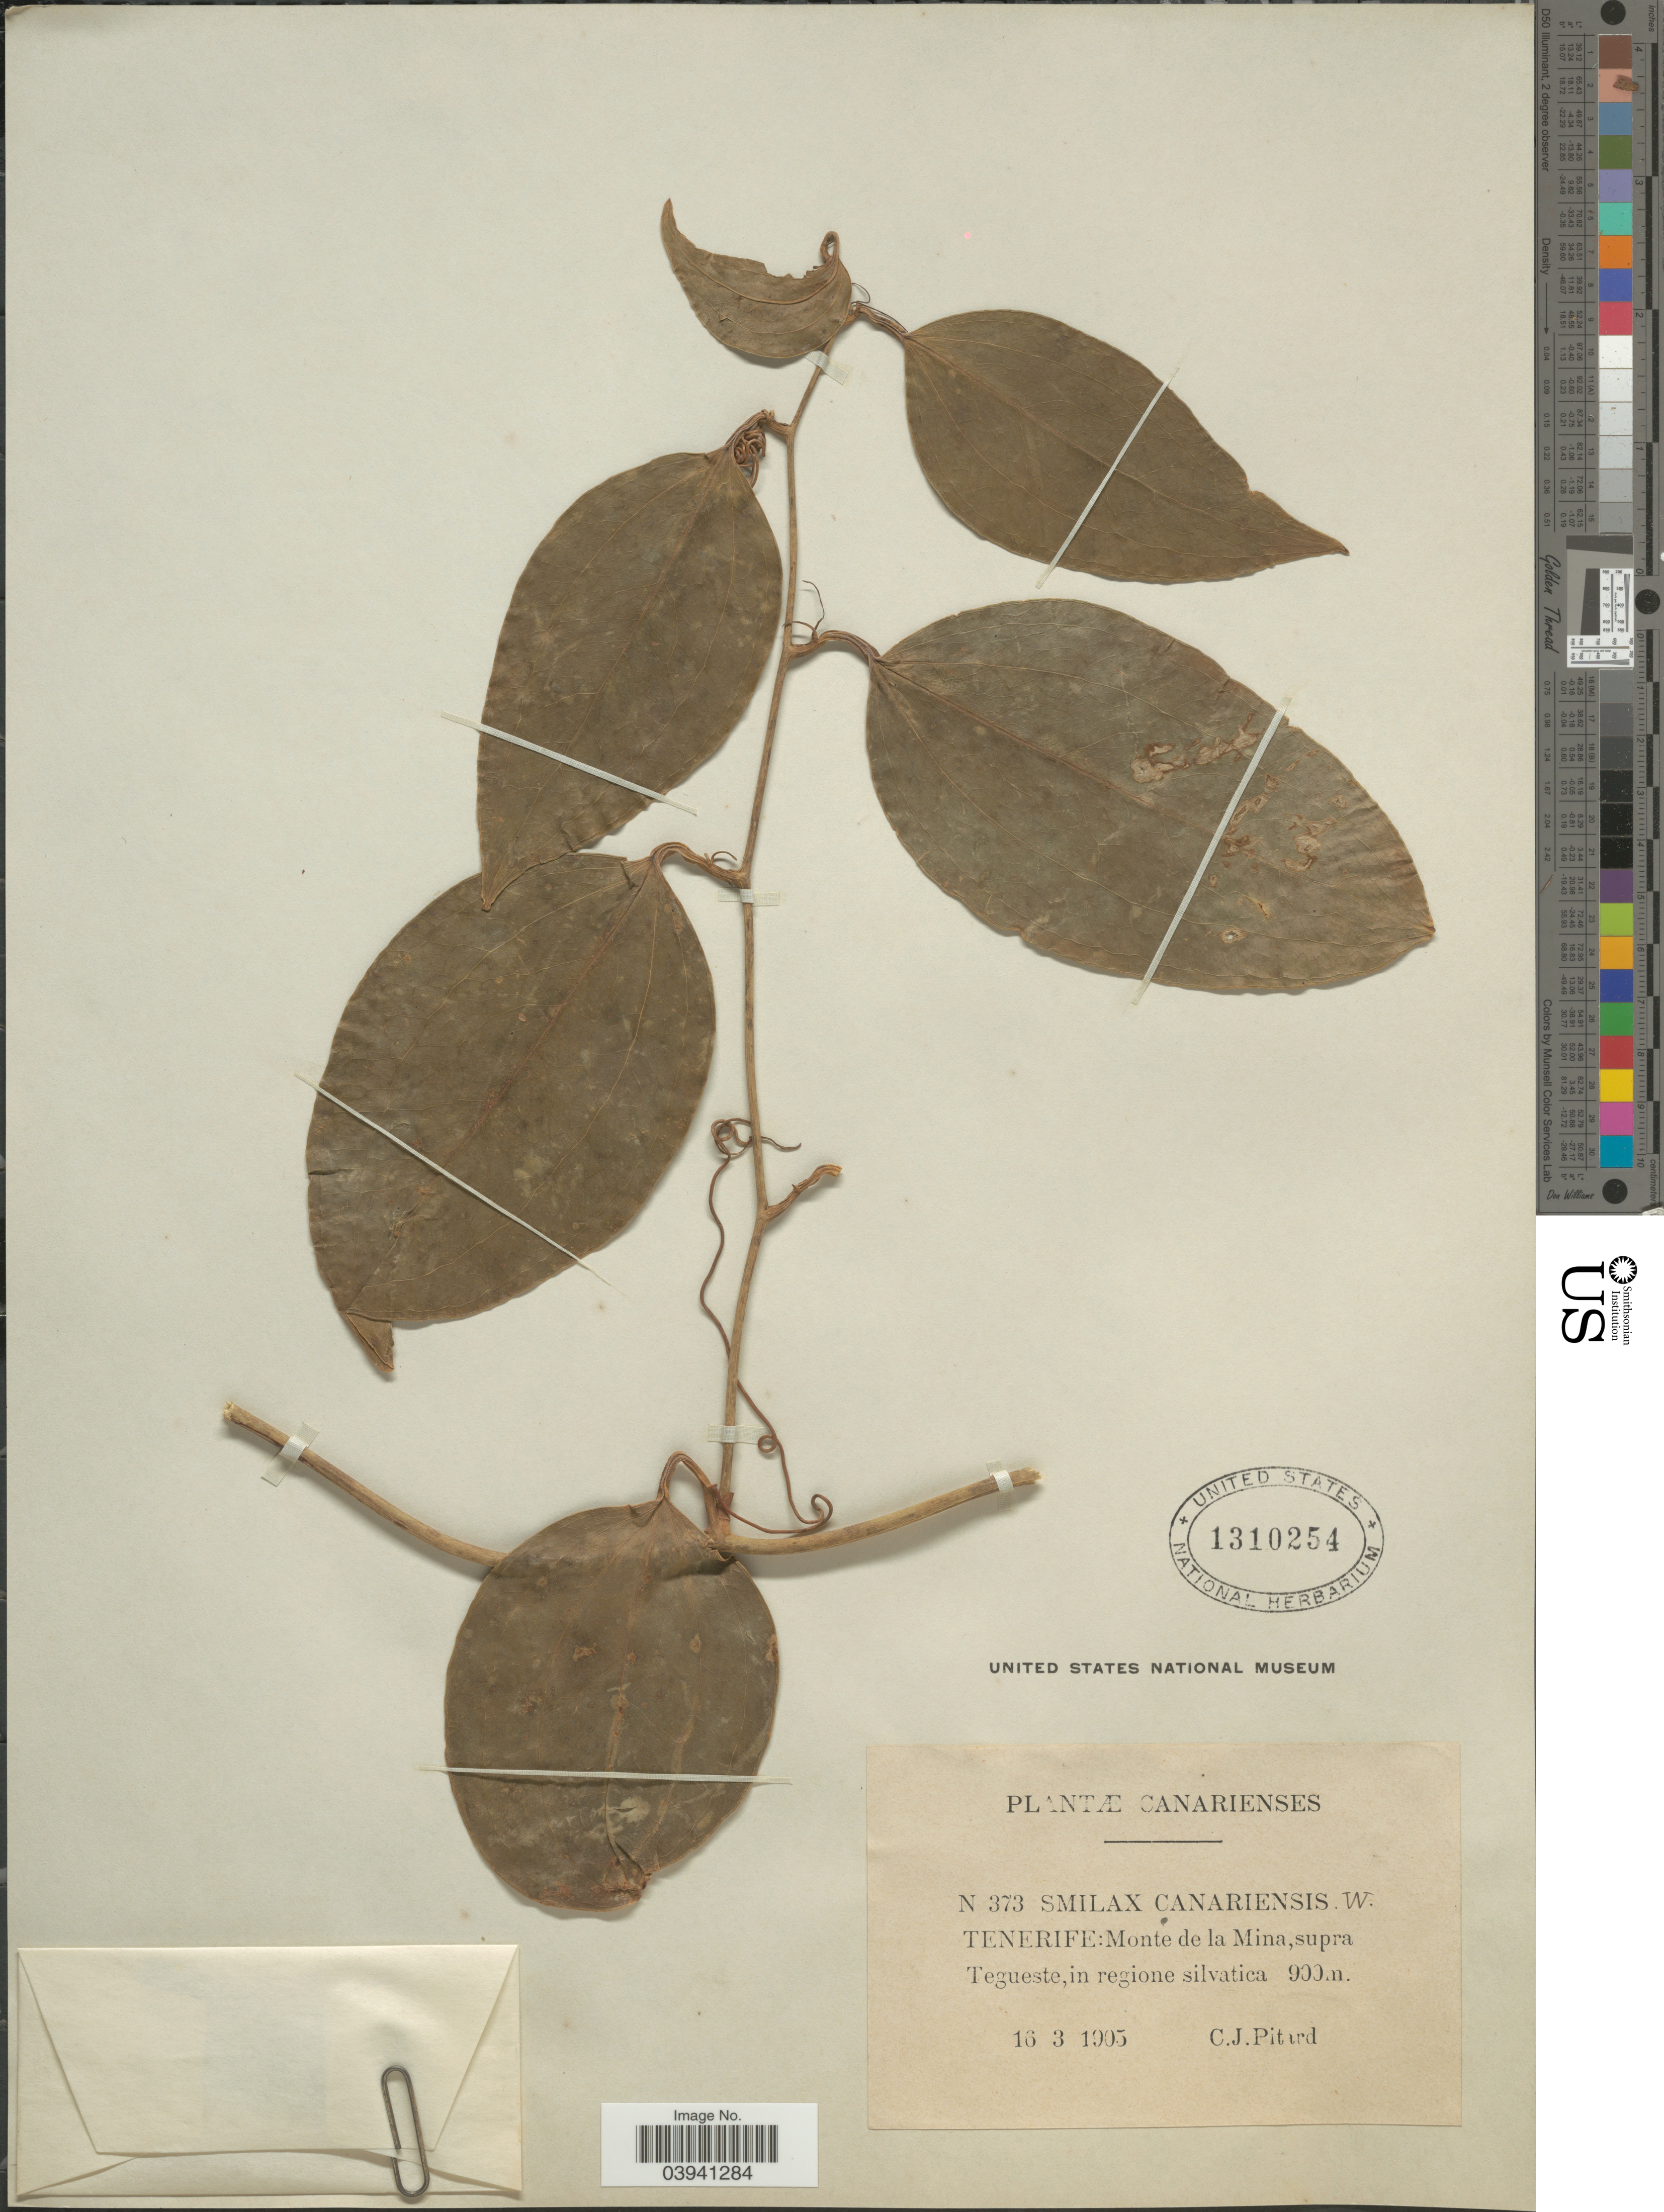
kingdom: Plantae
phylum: Tracheophyta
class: Liliopsida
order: Liliales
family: Smilacaceae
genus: Smilax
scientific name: Smilax canariensis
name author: Willd.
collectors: C. Pitard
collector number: N373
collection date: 1905-03-16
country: Spain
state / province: Canarias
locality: Canarienses. Tenerige: Monte de la Mina, supra Tegueste, in regione silvatica.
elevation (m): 900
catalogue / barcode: US 1310254